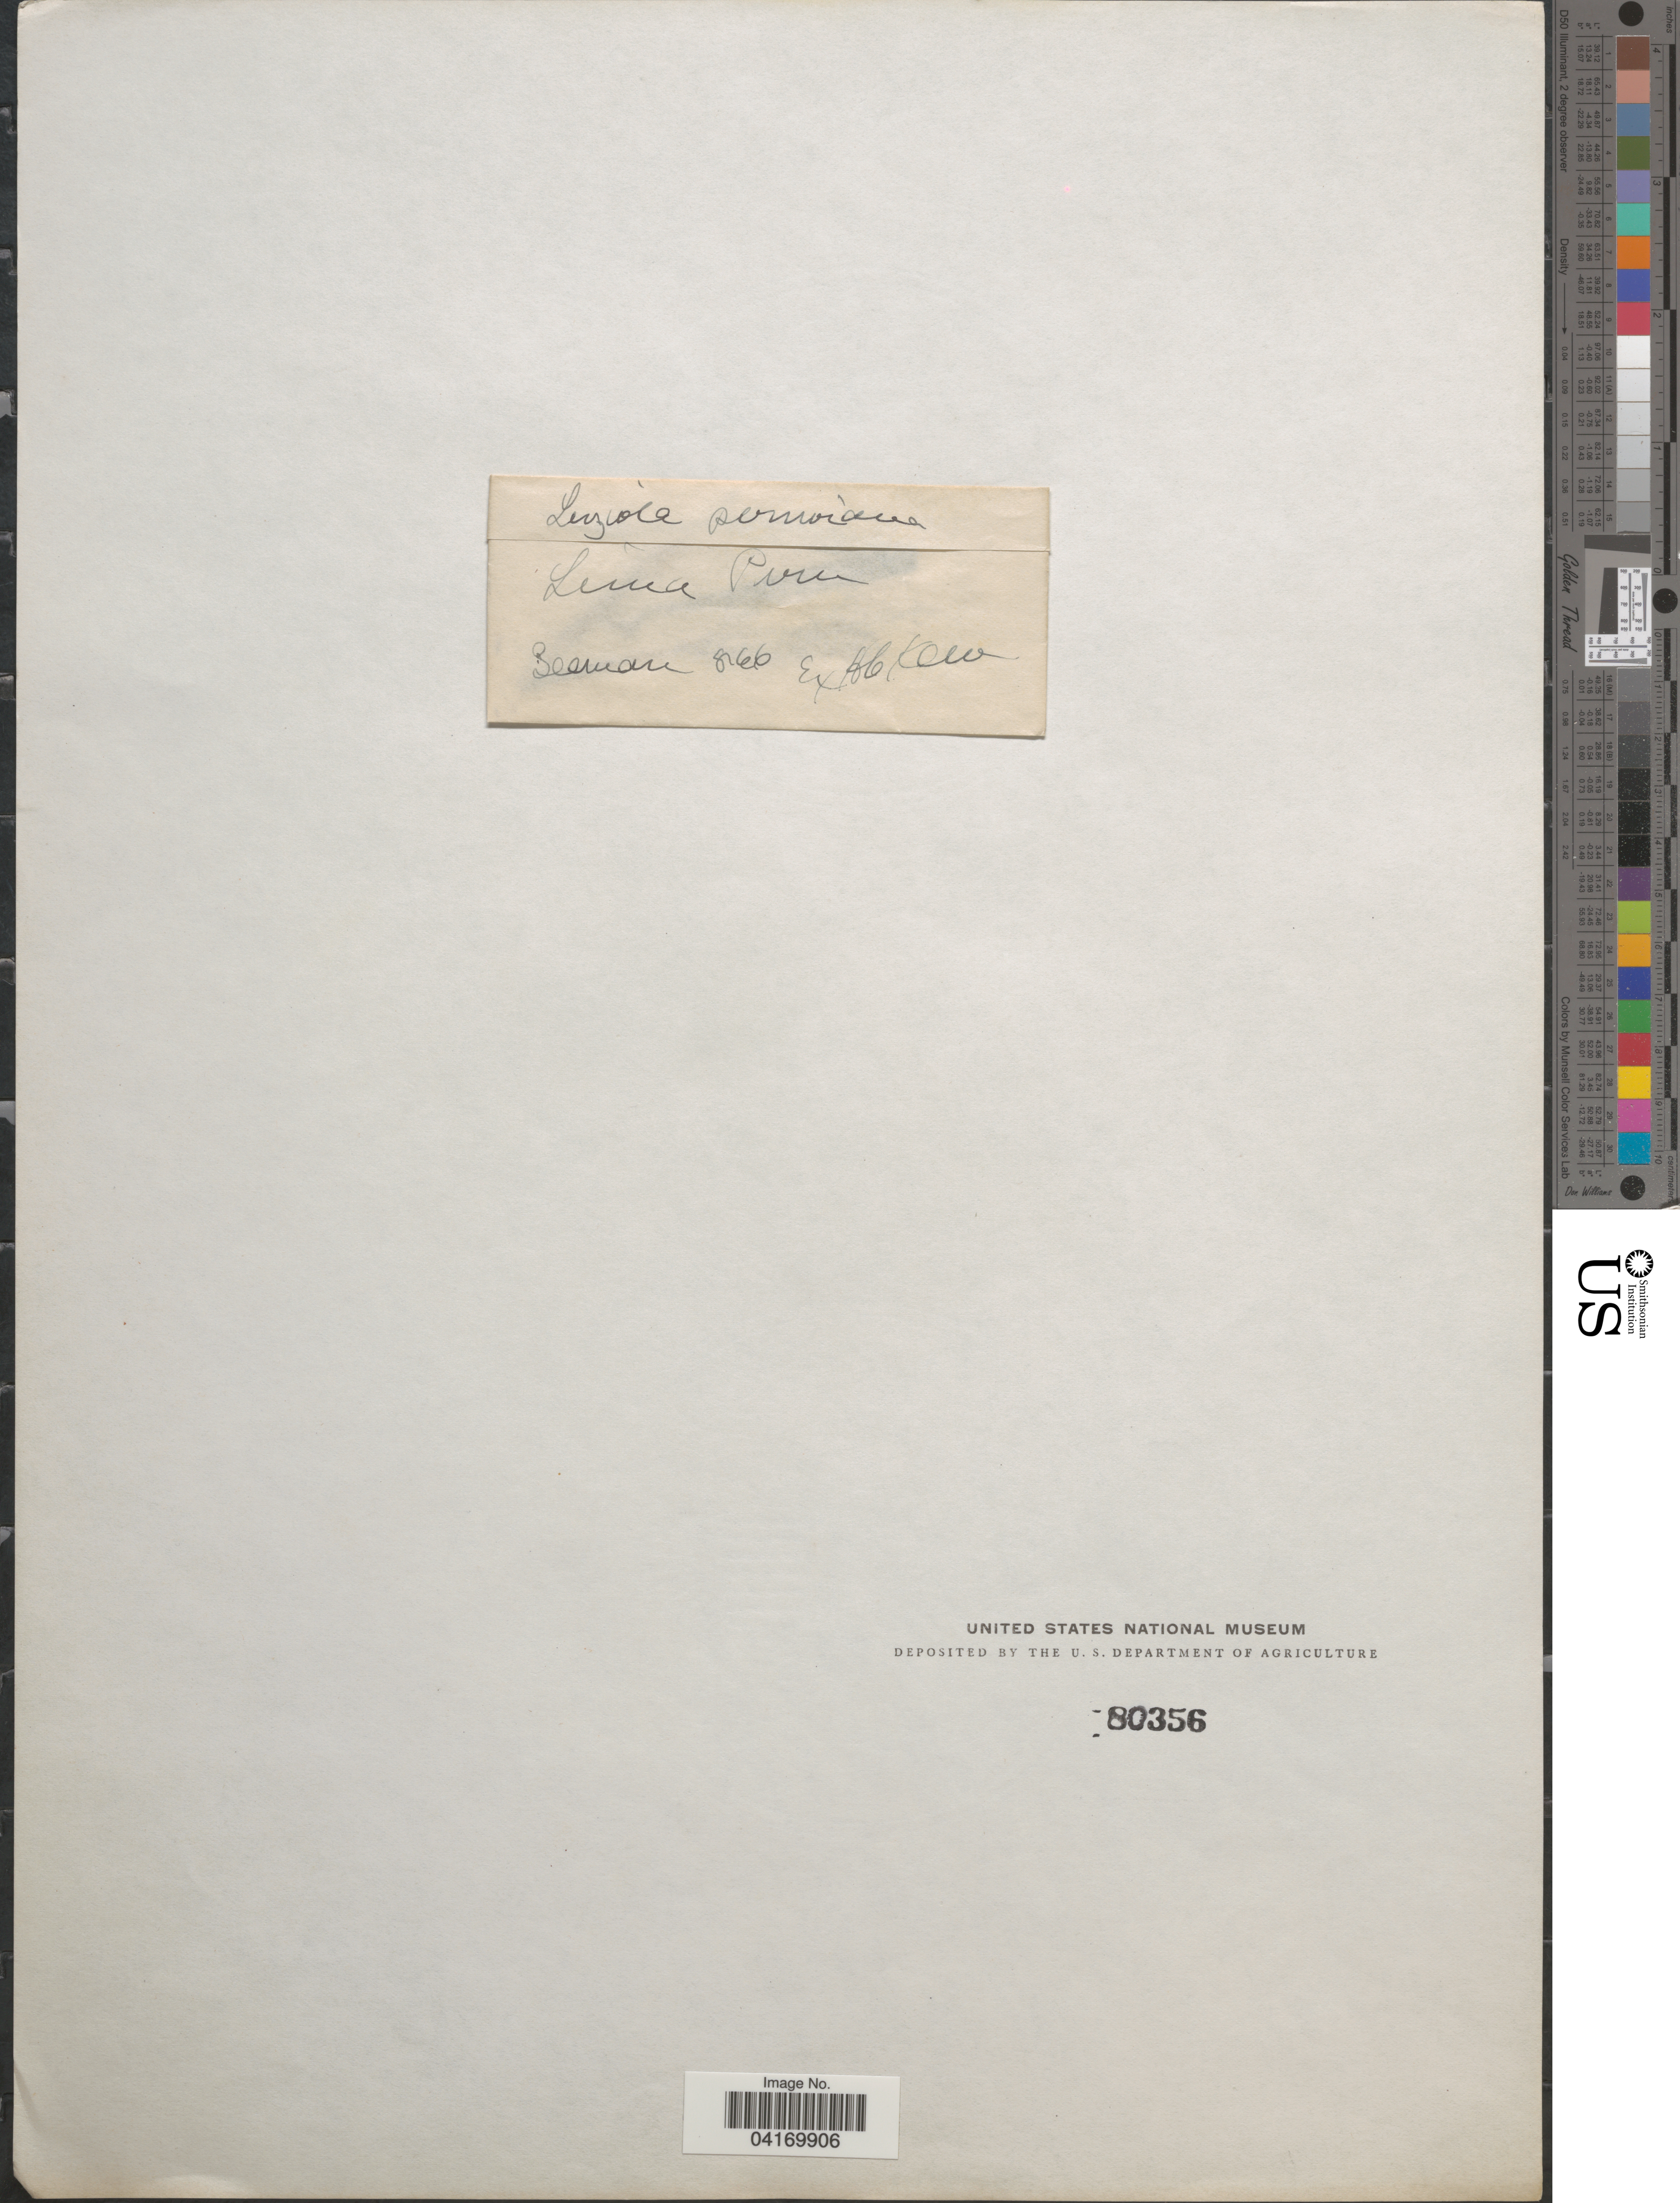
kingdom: Plantae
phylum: Tracheophyta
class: Liliopsida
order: Poales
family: Poaceae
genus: Luziola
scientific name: Luziola spruceana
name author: Benth. ex Döll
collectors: Seeman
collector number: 8266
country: Peru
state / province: Lima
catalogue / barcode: US 80356